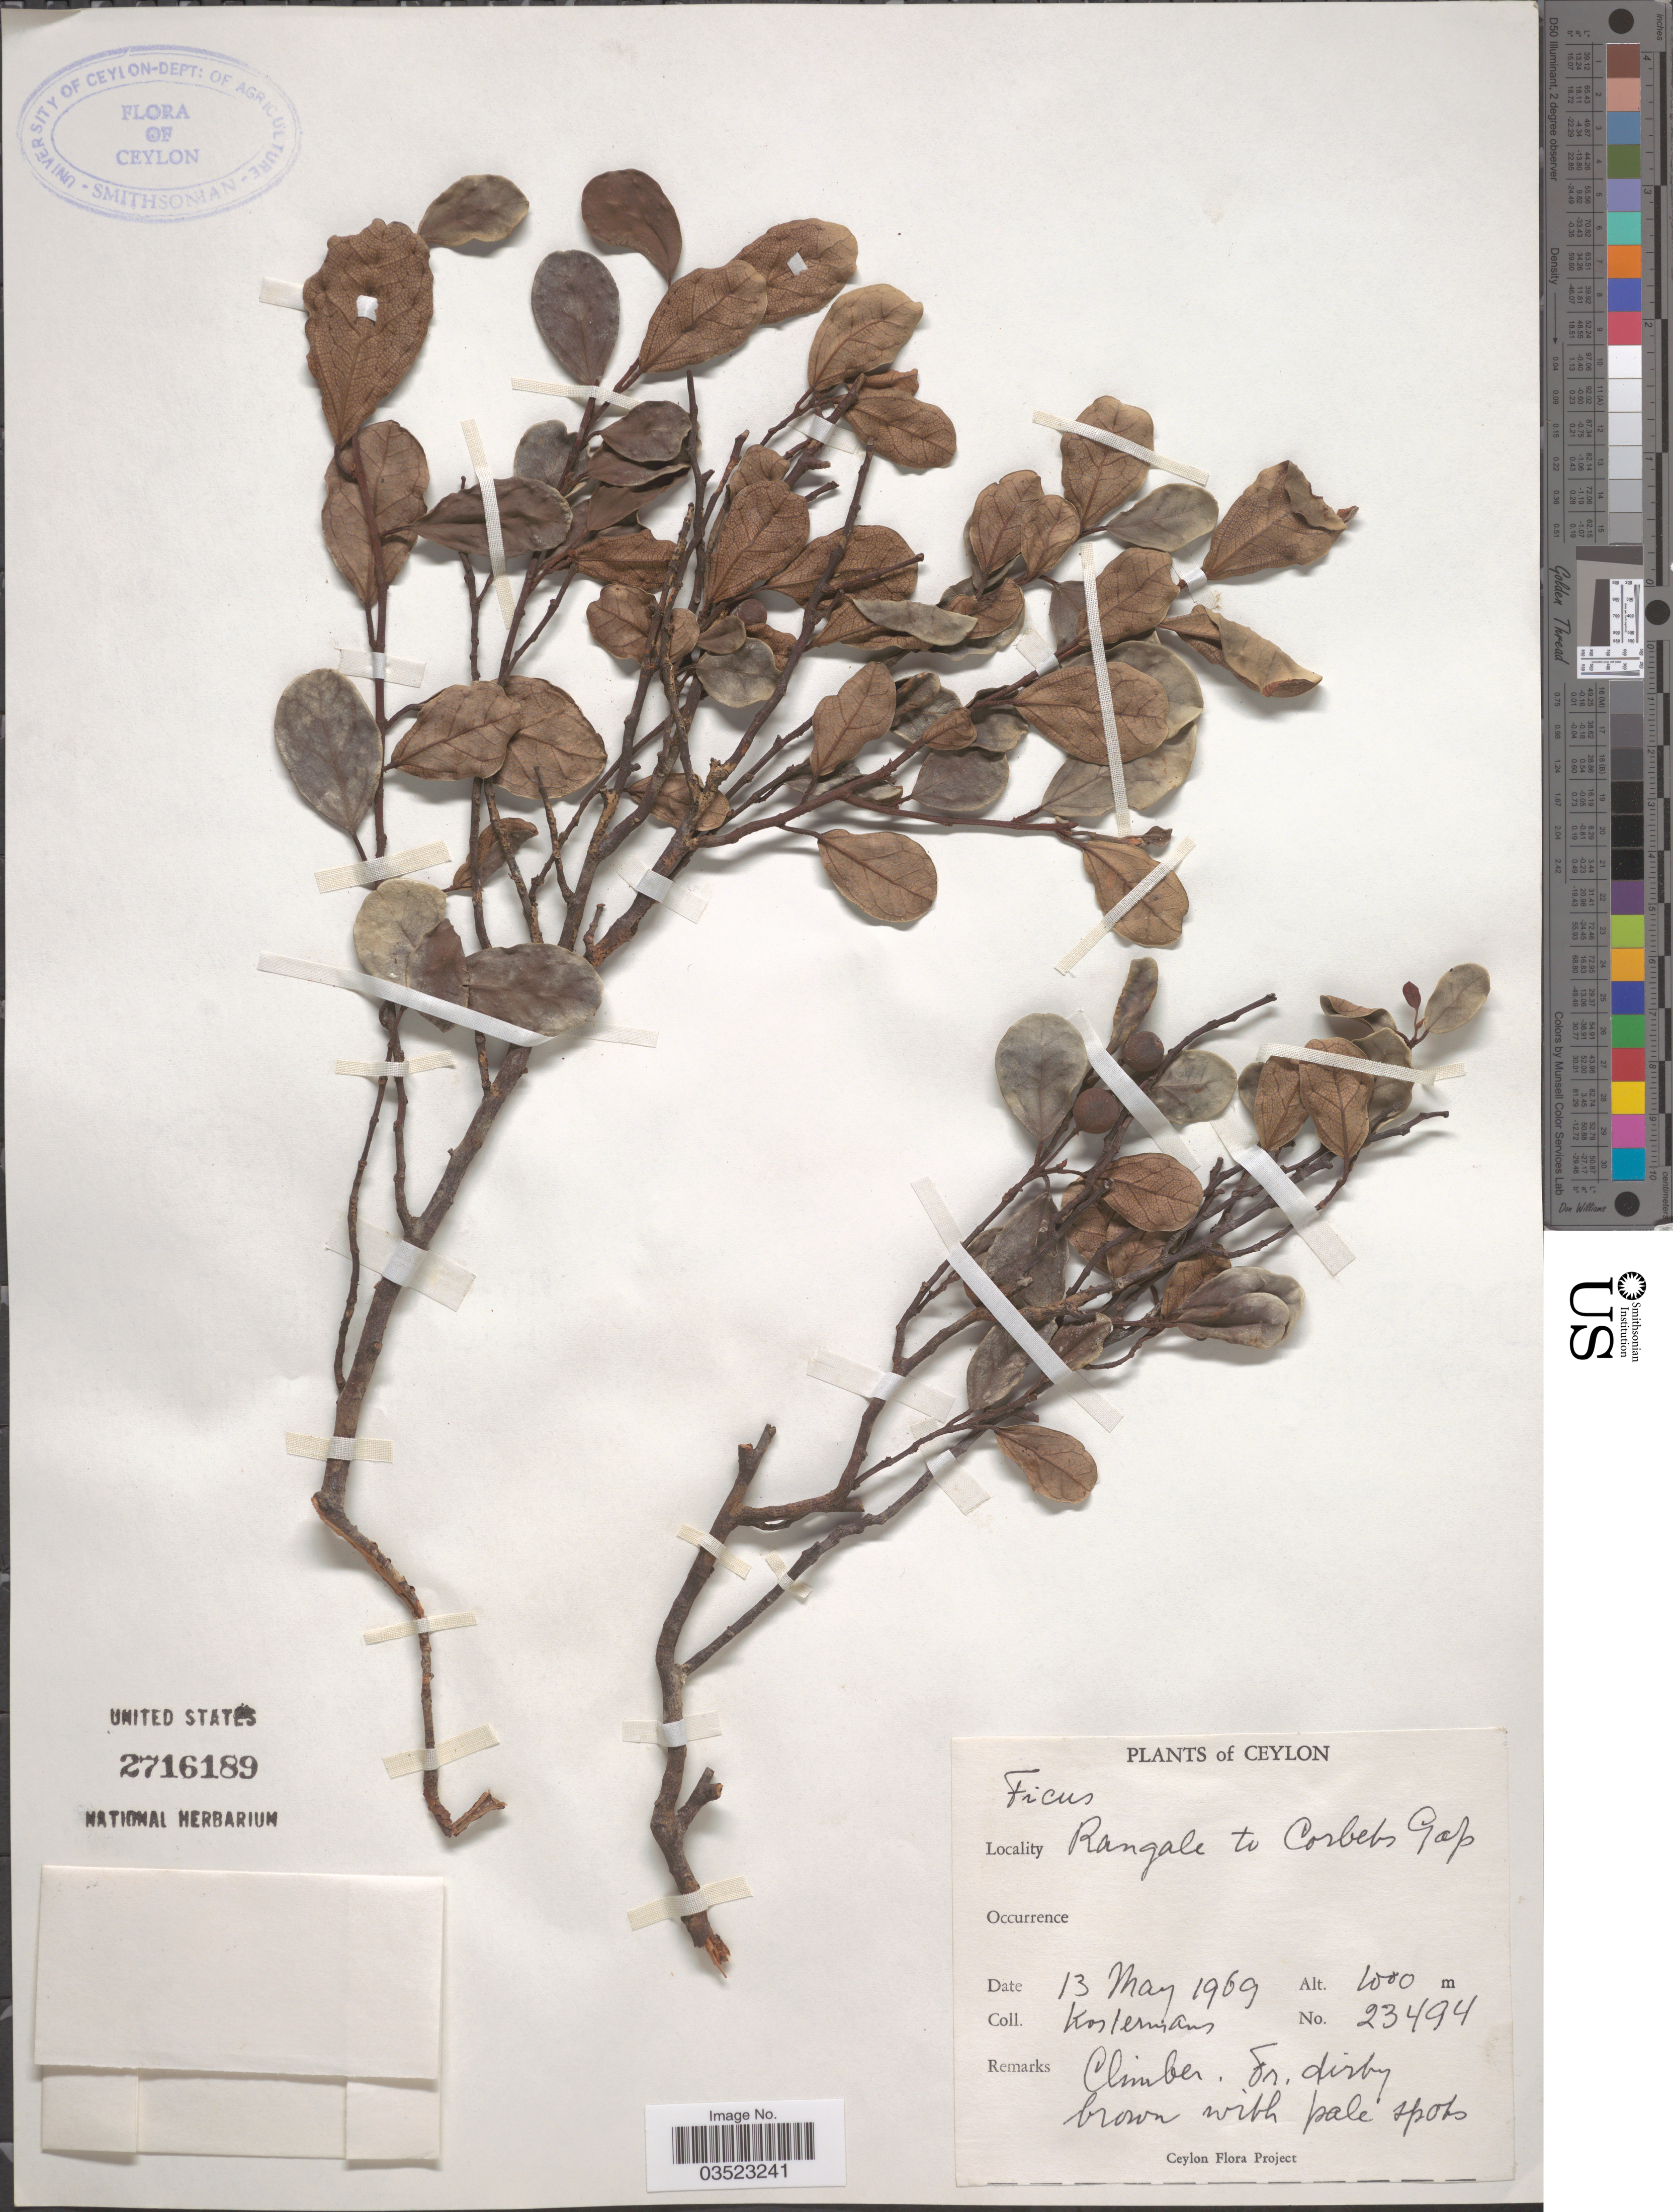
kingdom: Plantae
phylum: Tracheophyta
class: Magnoliopsida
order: Rosales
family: Moraceae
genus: Ficus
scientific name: Ficus sp.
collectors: Kostermans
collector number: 23494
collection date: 1969-05-13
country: Sri Lanka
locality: Ceylon. Rangale to Corbets Gap.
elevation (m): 1000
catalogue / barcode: US 2716189